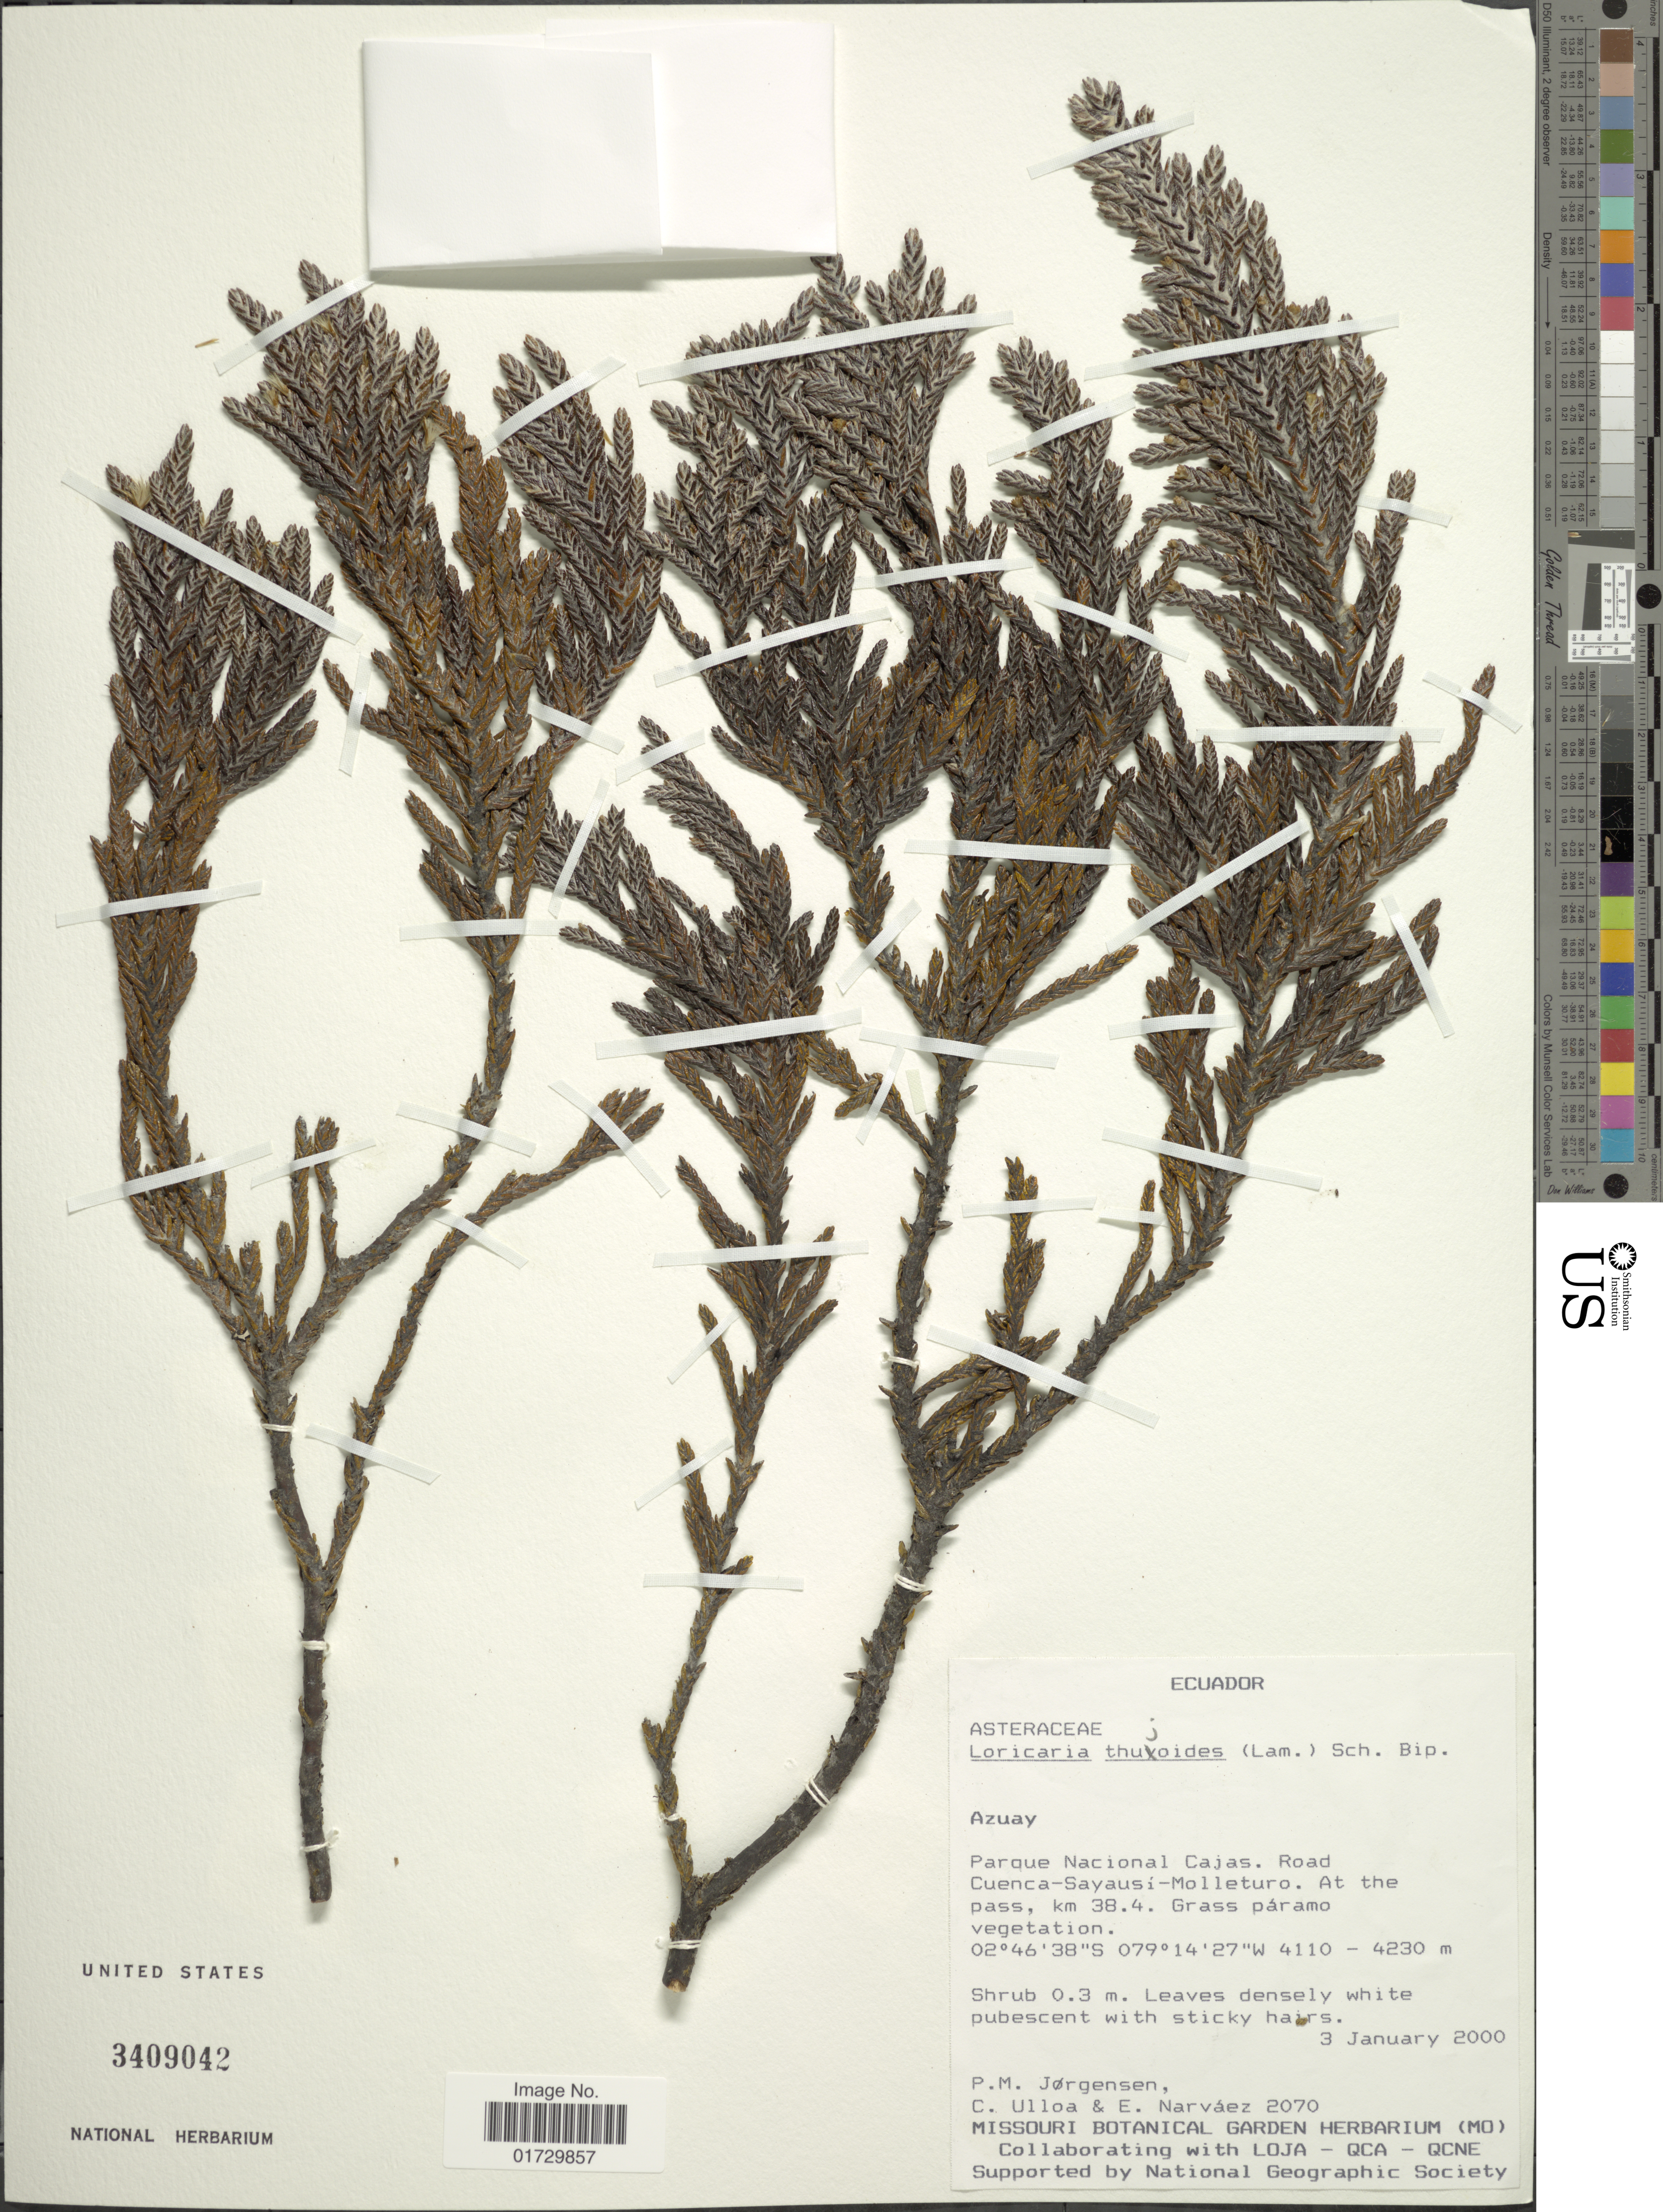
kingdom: Plantae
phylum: Tracheophyta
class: Magnoliopsida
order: Asterales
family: Asteraceae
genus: Loricaria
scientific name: Loricaria thuyoides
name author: (Lam.) Sch. Bip.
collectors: P. Jørgensen, C. Ulloa & E. Narváez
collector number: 2070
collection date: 2000-01-03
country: Ecuador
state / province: Azuay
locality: Parque Nacional Cajas. Road Cuenca-Sayausi-Molleturo. At the pass, km 38.4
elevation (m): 4230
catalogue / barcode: US 3409042